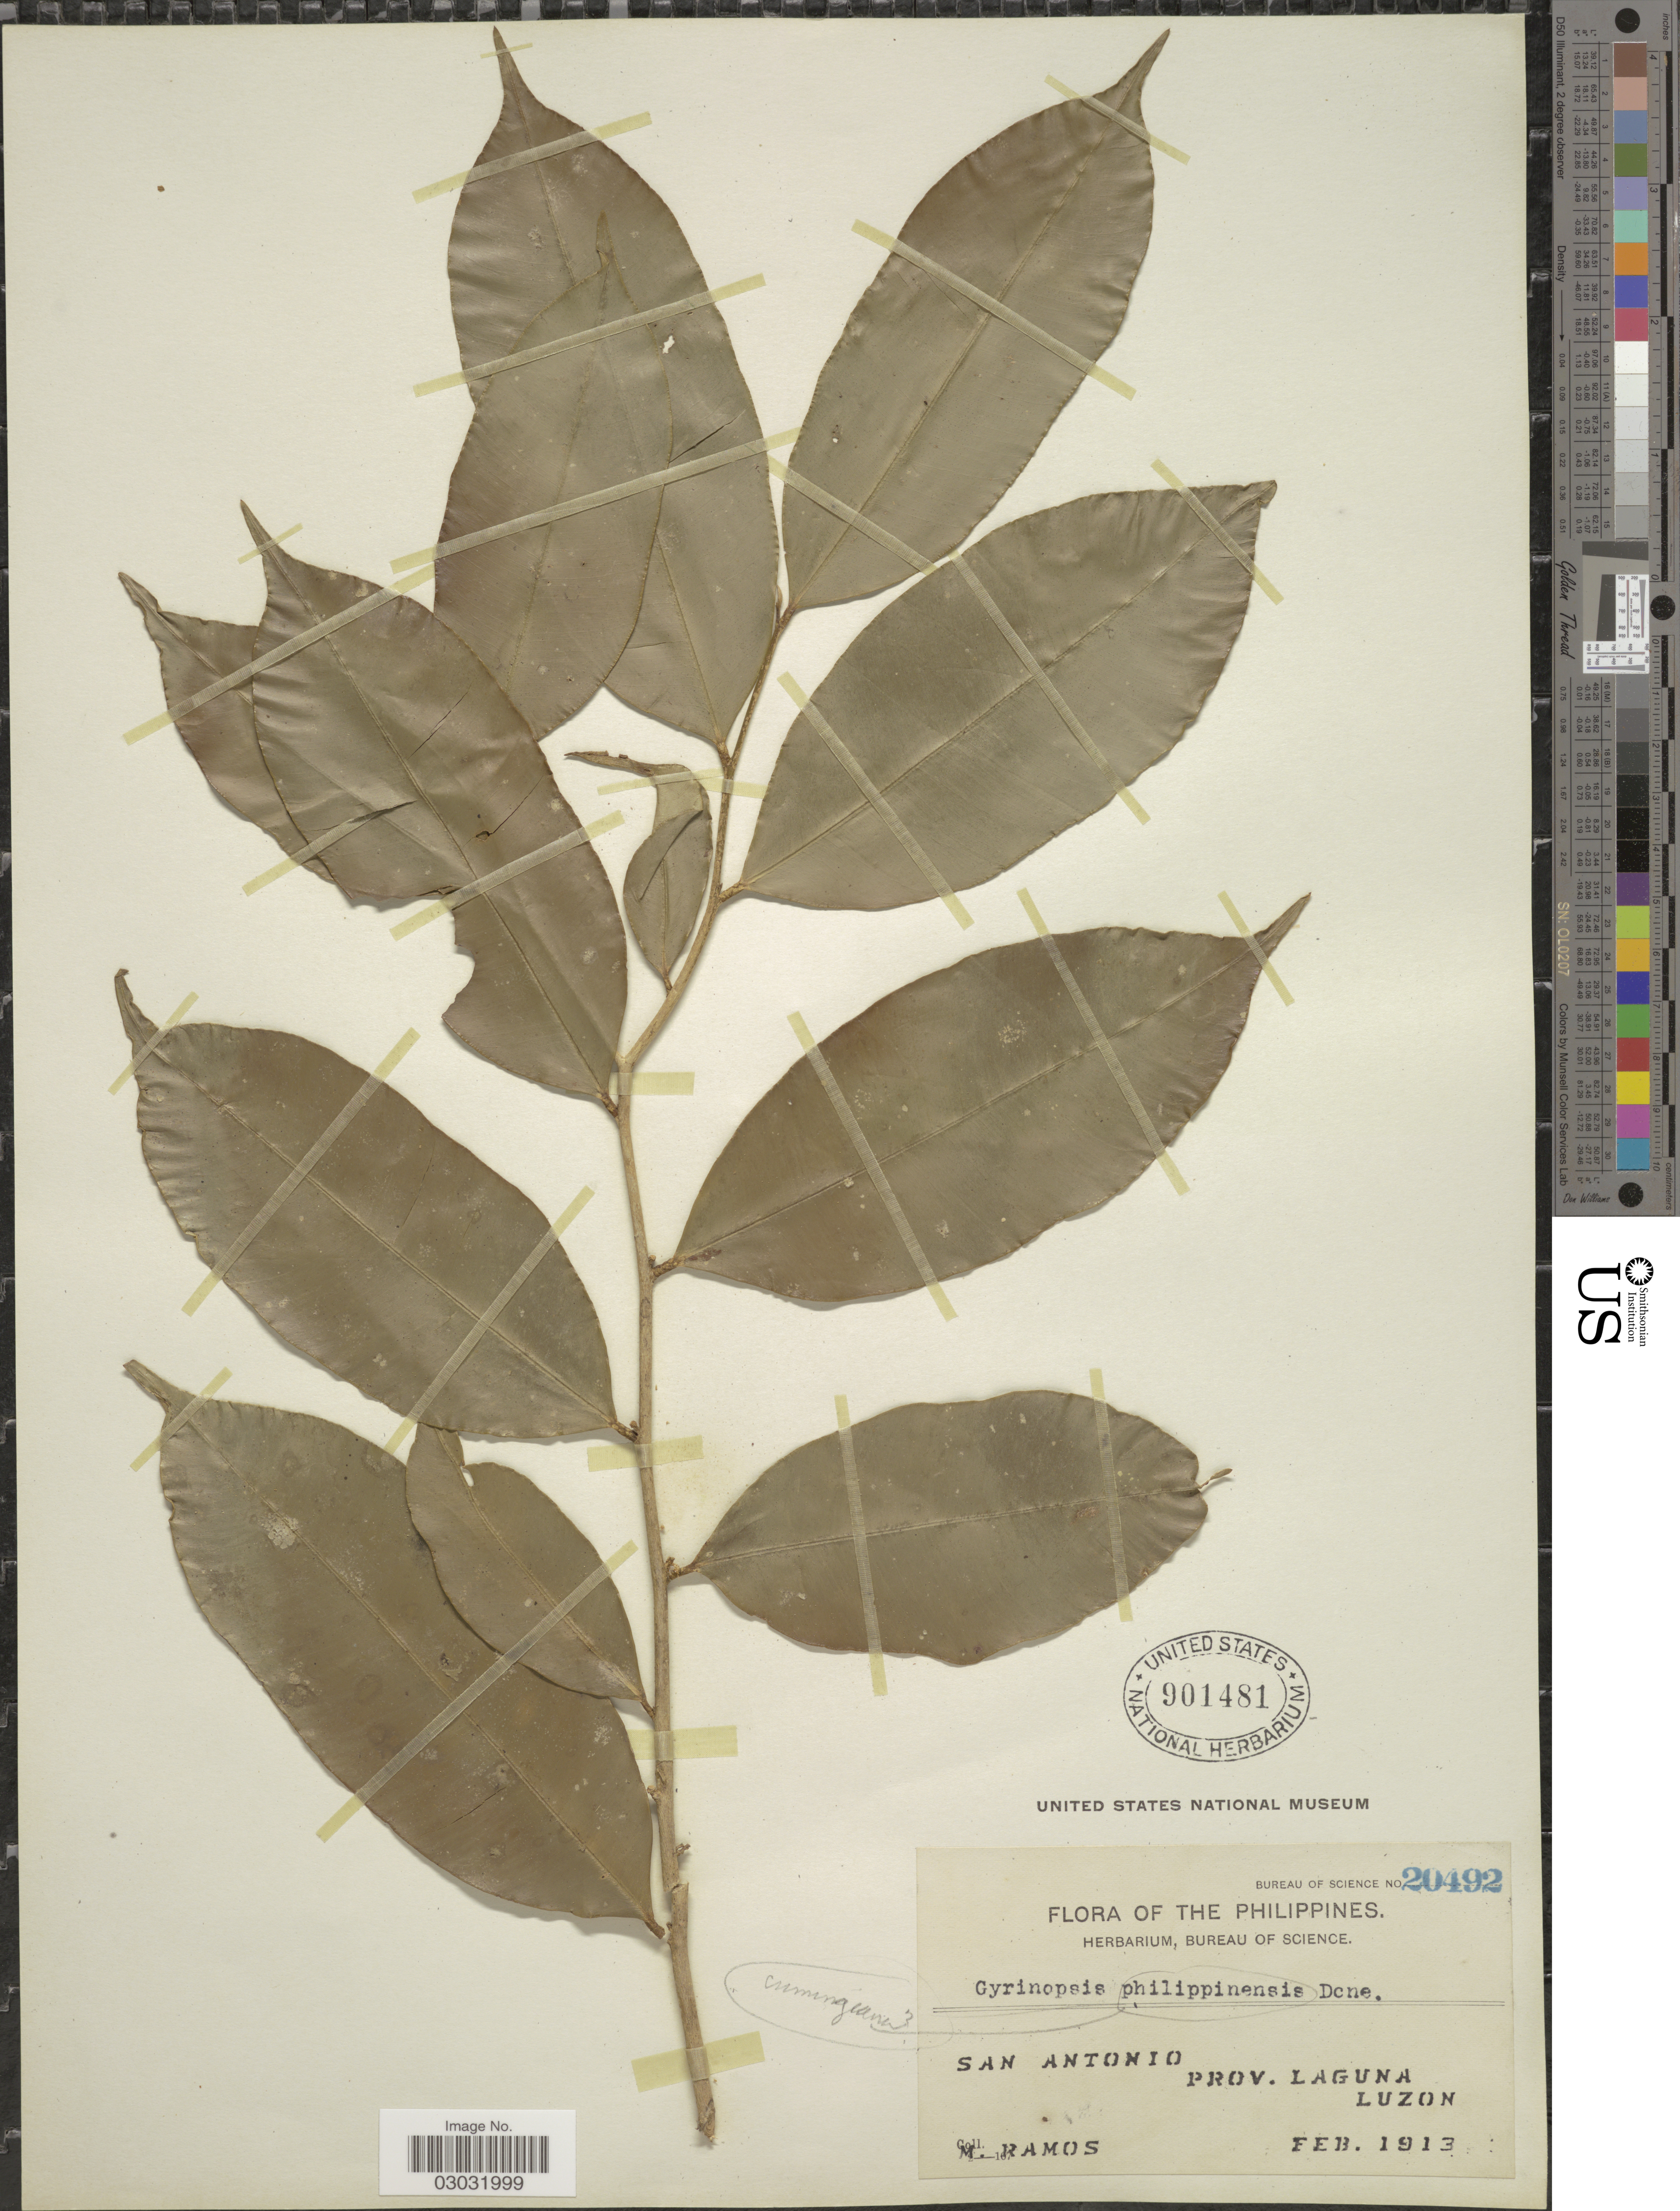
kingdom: Plantae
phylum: Tracheophyta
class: Magnoliopsida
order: Malvales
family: Thymelaeaceae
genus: Aquilaria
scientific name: Aquilaria cumingiana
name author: (Decne.) Ridl.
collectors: M. Ramos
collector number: Bureau of Science 20492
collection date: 1913-02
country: Philippines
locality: San Antonio, Prov. Laguna, Luzon.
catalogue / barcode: US 901481